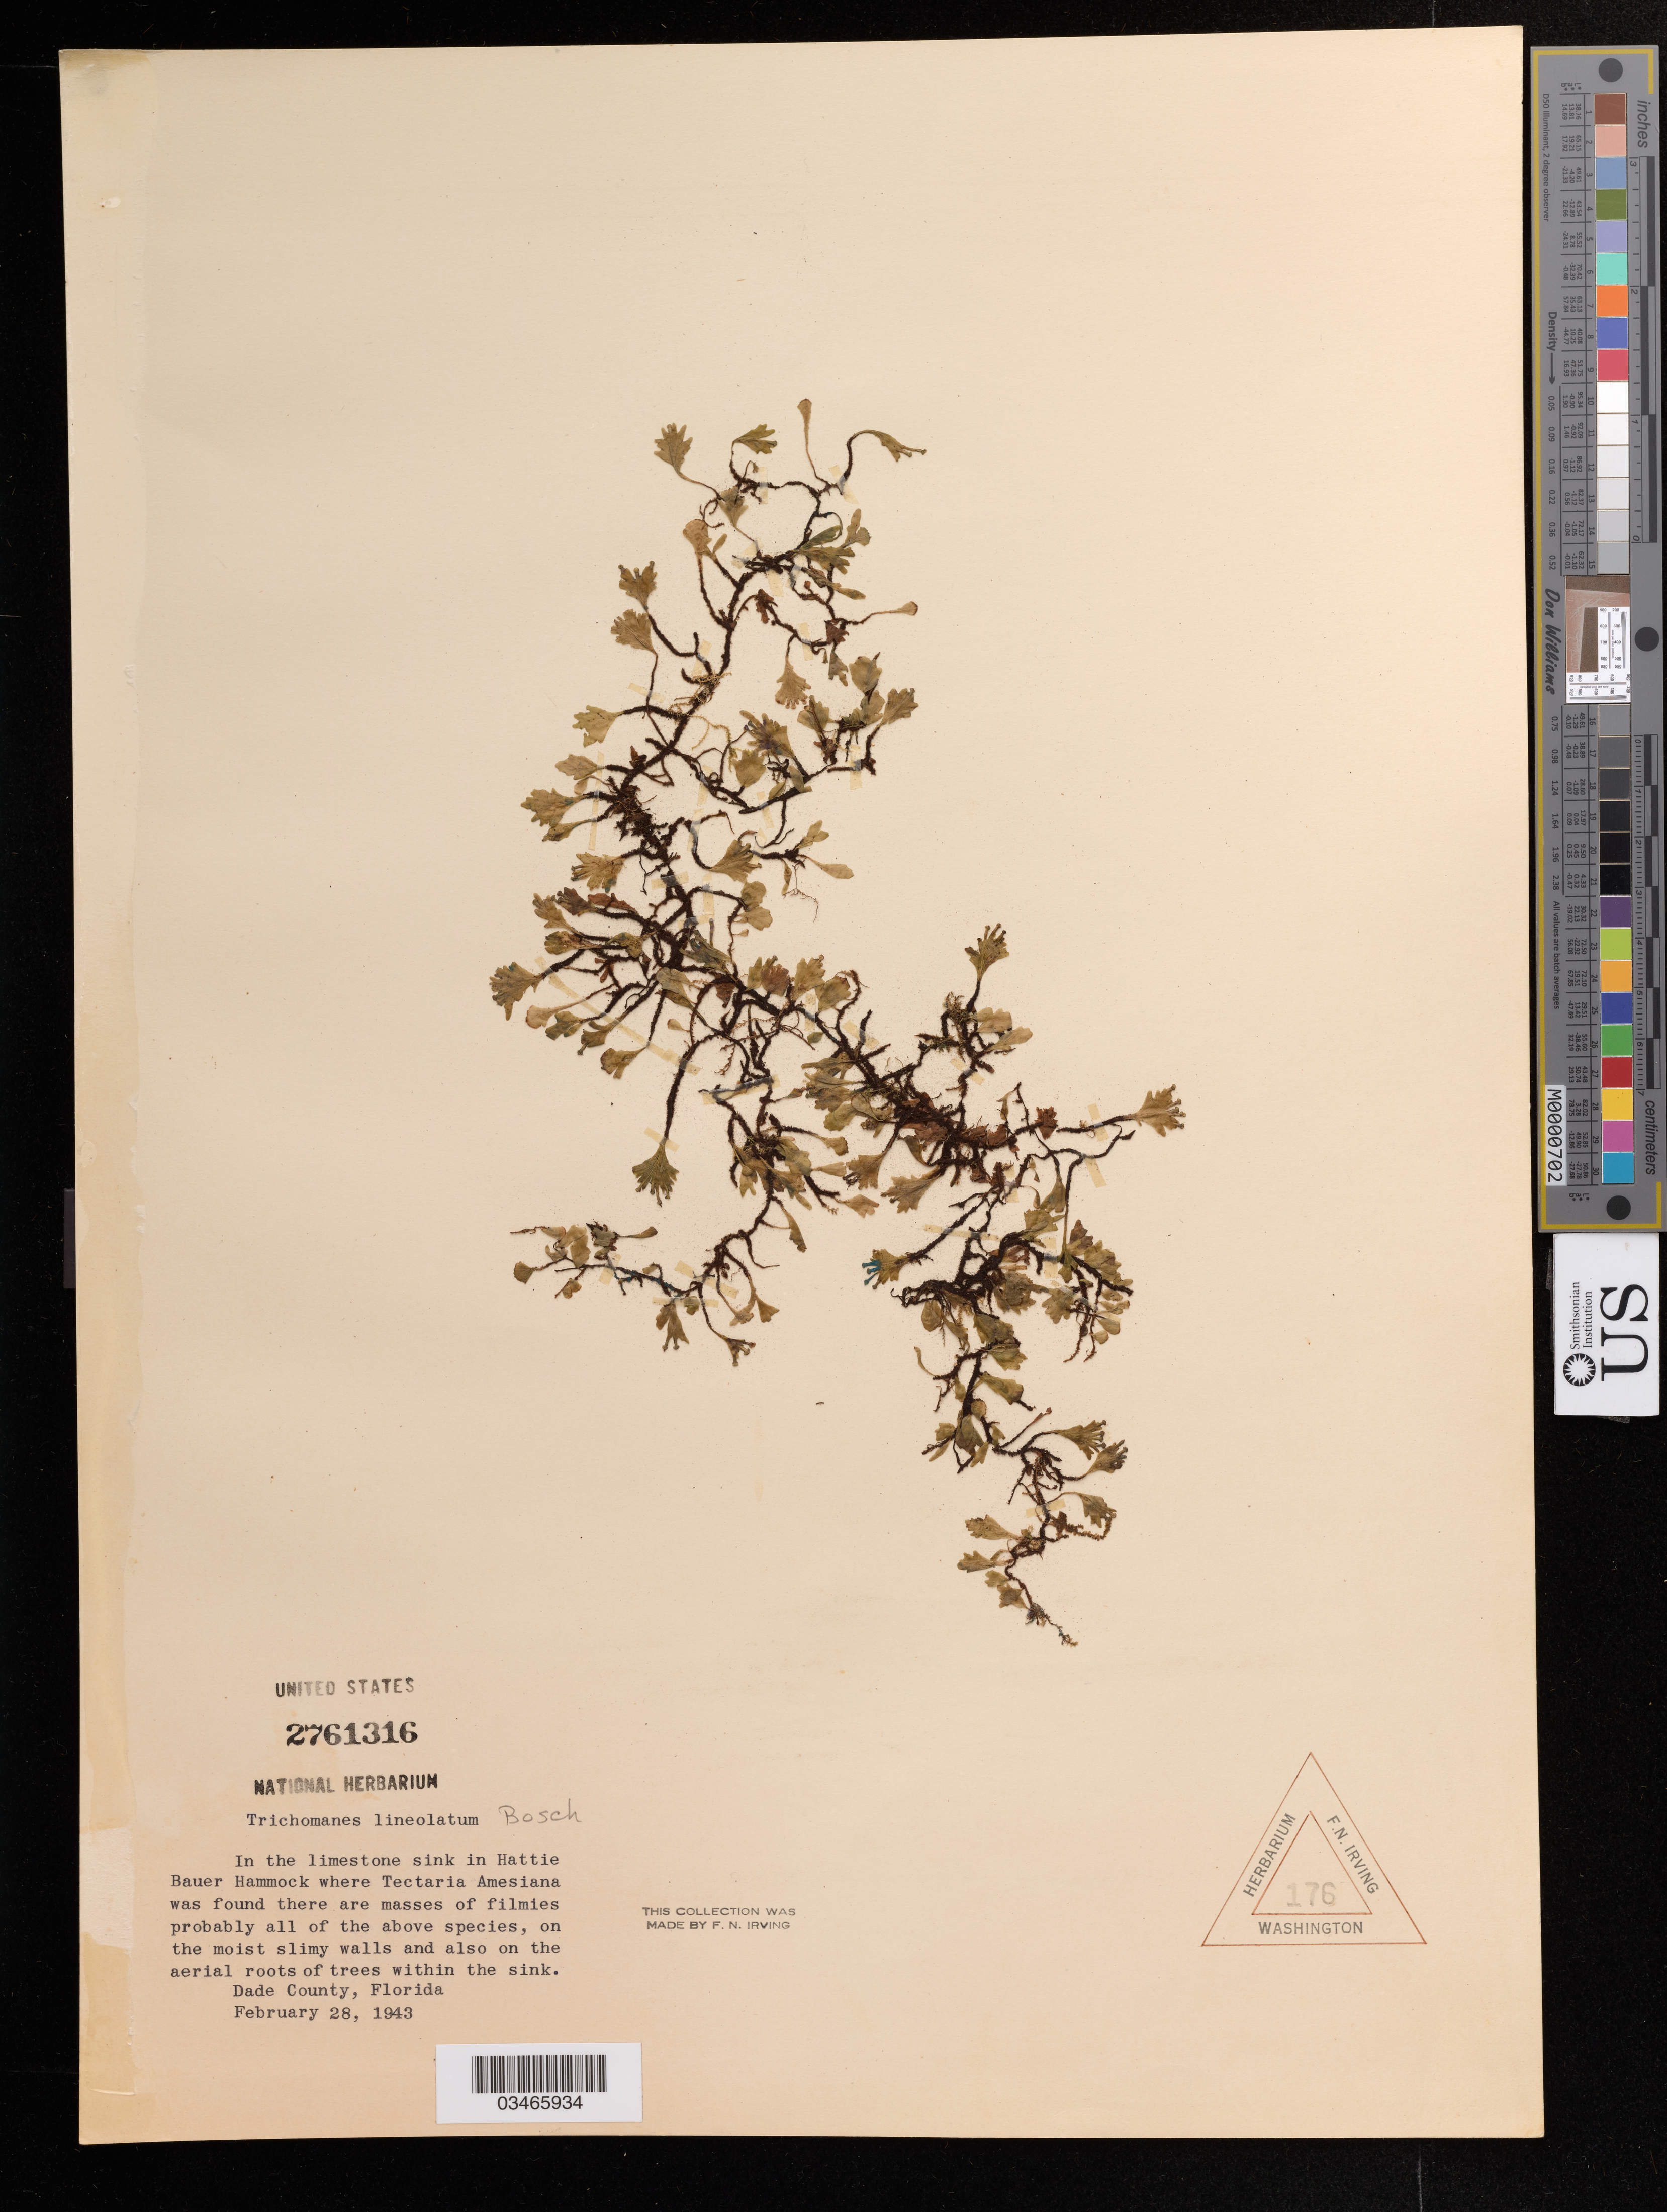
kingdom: Plantae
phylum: Tracheophyta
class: Polypodiopsida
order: Hymenophyllales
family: Hymenophyllaceae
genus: Trichomanes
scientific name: Trichomanes lineolatum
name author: (Bosch) Hook.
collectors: F. Irving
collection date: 1943-02-28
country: United States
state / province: Florida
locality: In the limestone sink in Hattie Bauer Hammock. Dade County.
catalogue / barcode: US 2761316